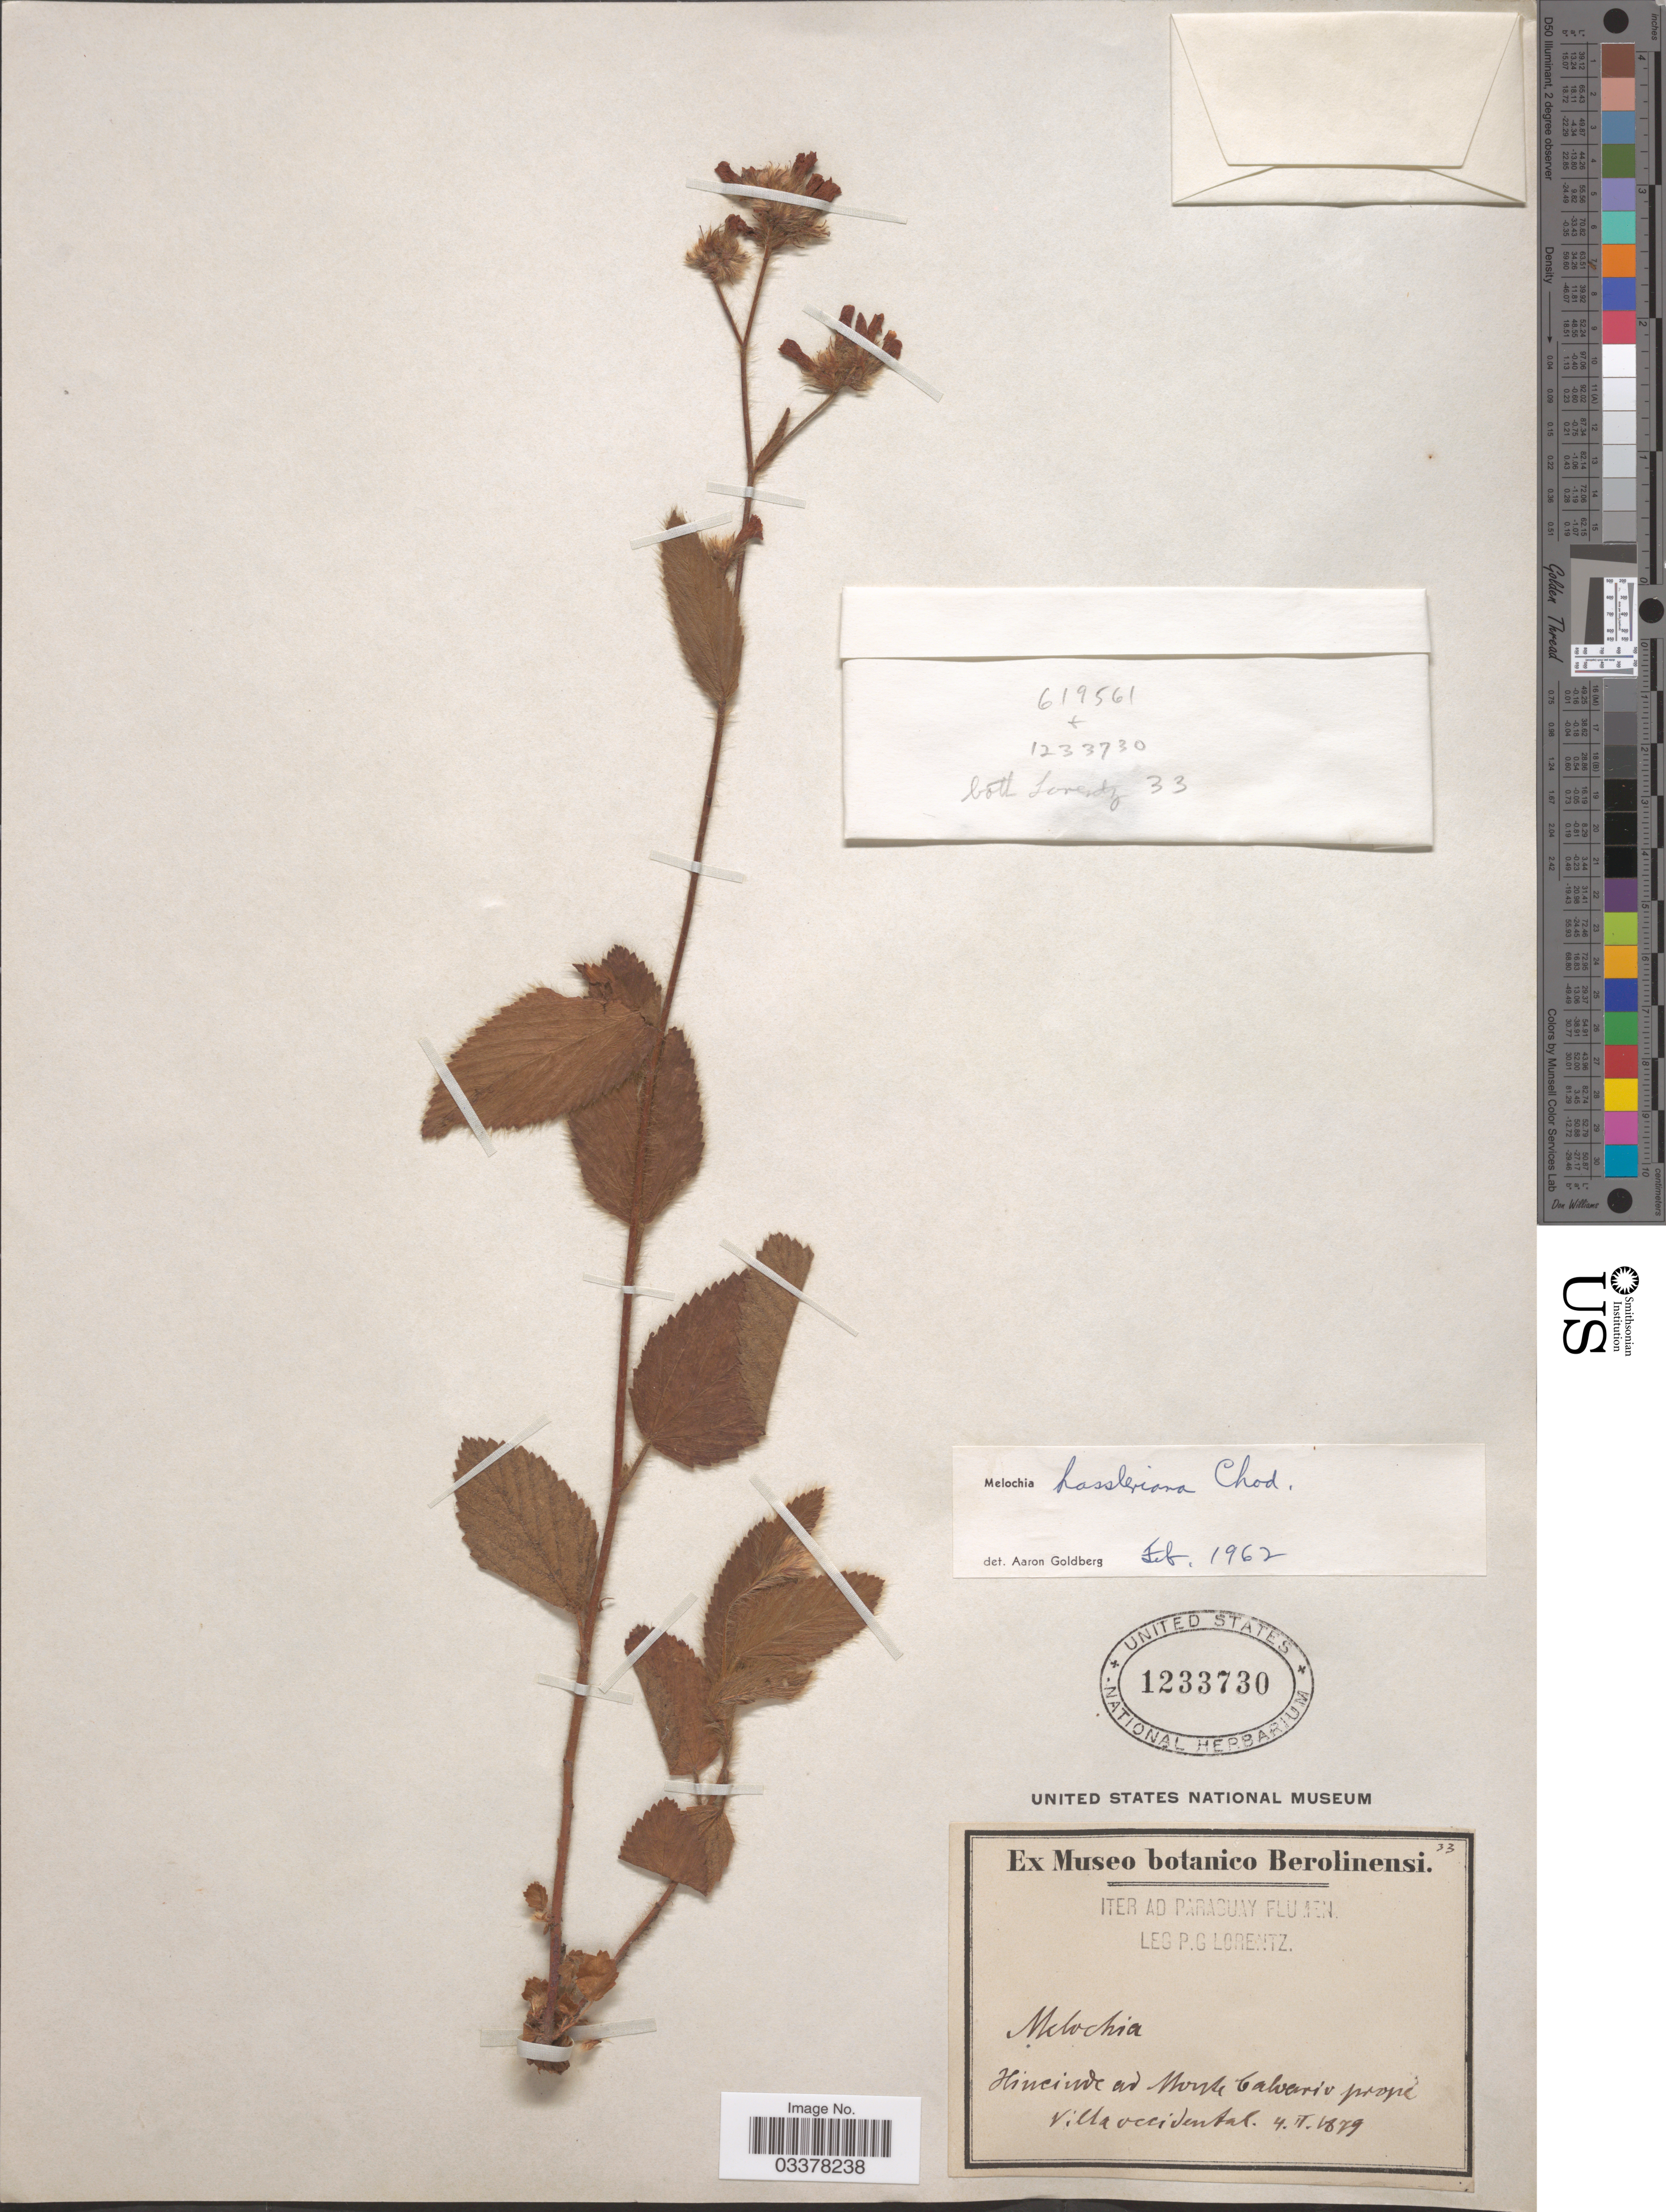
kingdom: Plantae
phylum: Tracheophyta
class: Magnoliopsida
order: Malvales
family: Malvaceae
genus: Melochia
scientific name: Melochia hassleriana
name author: Chodat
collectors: P. G. Lorentz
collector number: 33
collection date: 1879-02-04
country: Paraguay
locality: Ad Paraguay Flumen. Hincinde ad Monte Calverio prope Villaoccidental.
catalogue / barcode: US 1233730